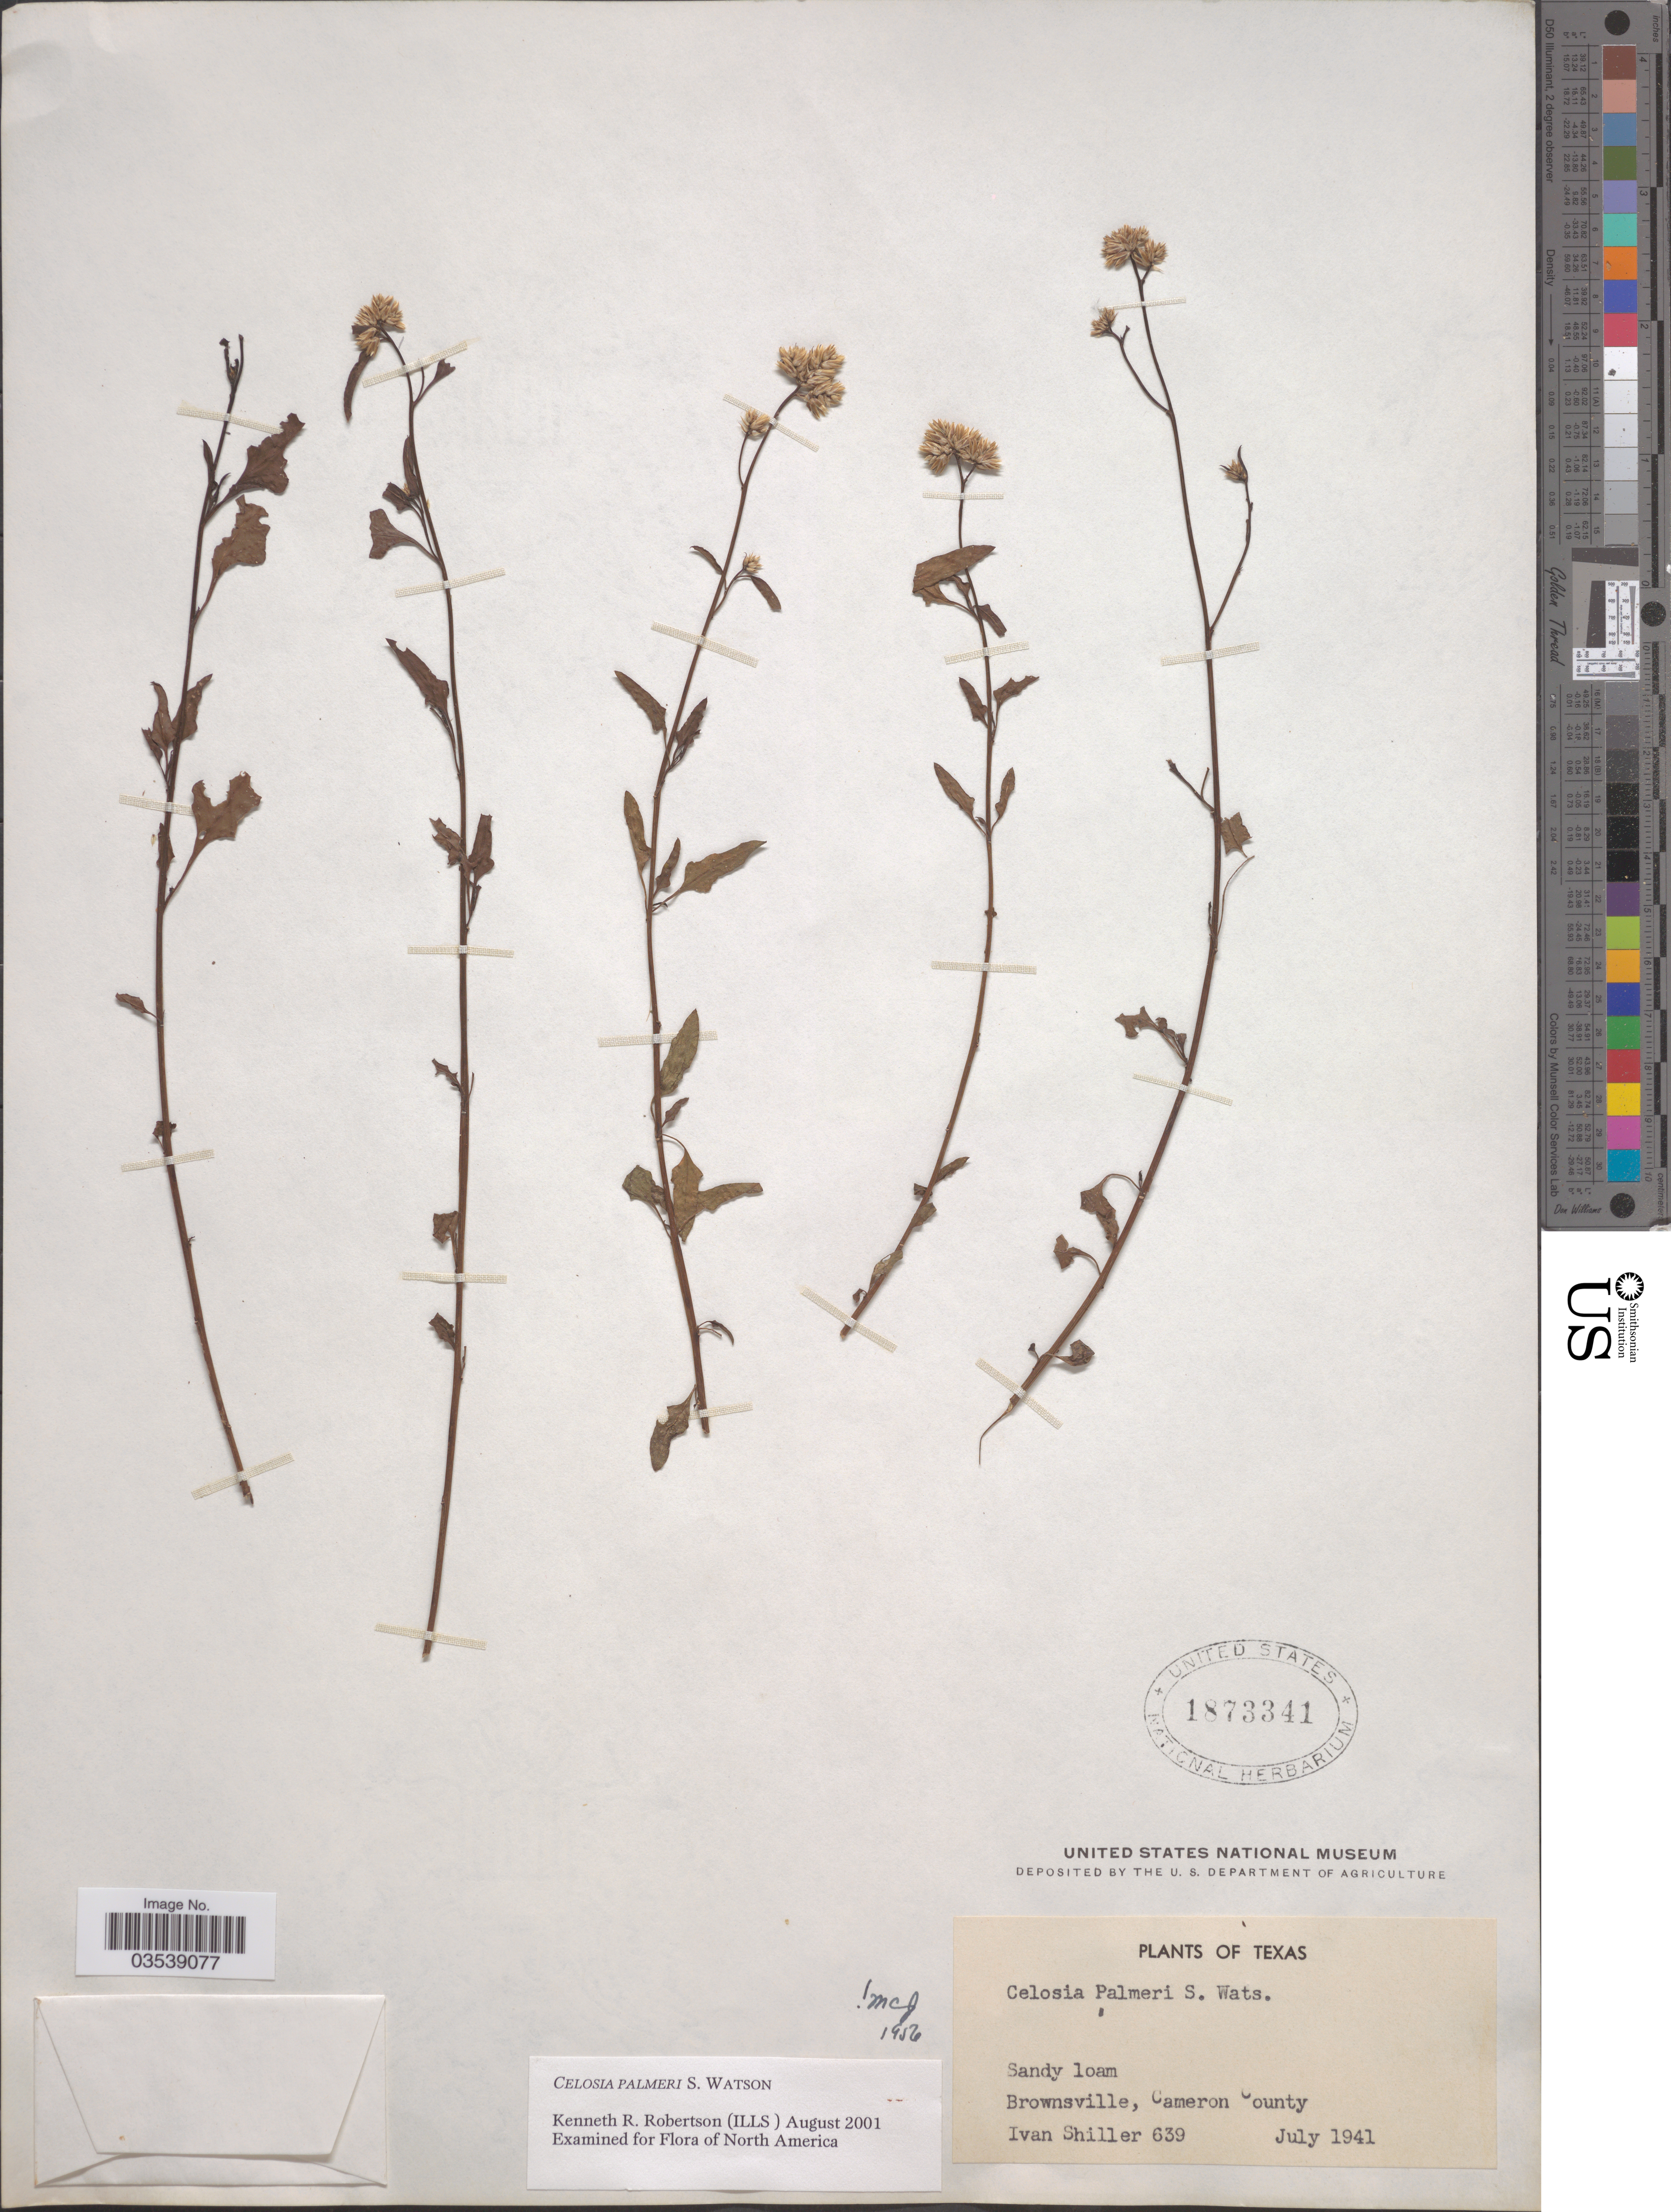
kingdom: Plantae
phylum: Tracheophyta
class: Magnoliopsida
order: Caryophyllales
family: Amaranthaceae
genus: Celosia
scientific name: Celosia palmeri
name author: S. Watson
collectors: I. Shiller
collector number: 639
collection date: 1941-07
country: United States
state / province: Texas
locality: Brownsville, Cameron County.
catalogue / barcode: US 1873341